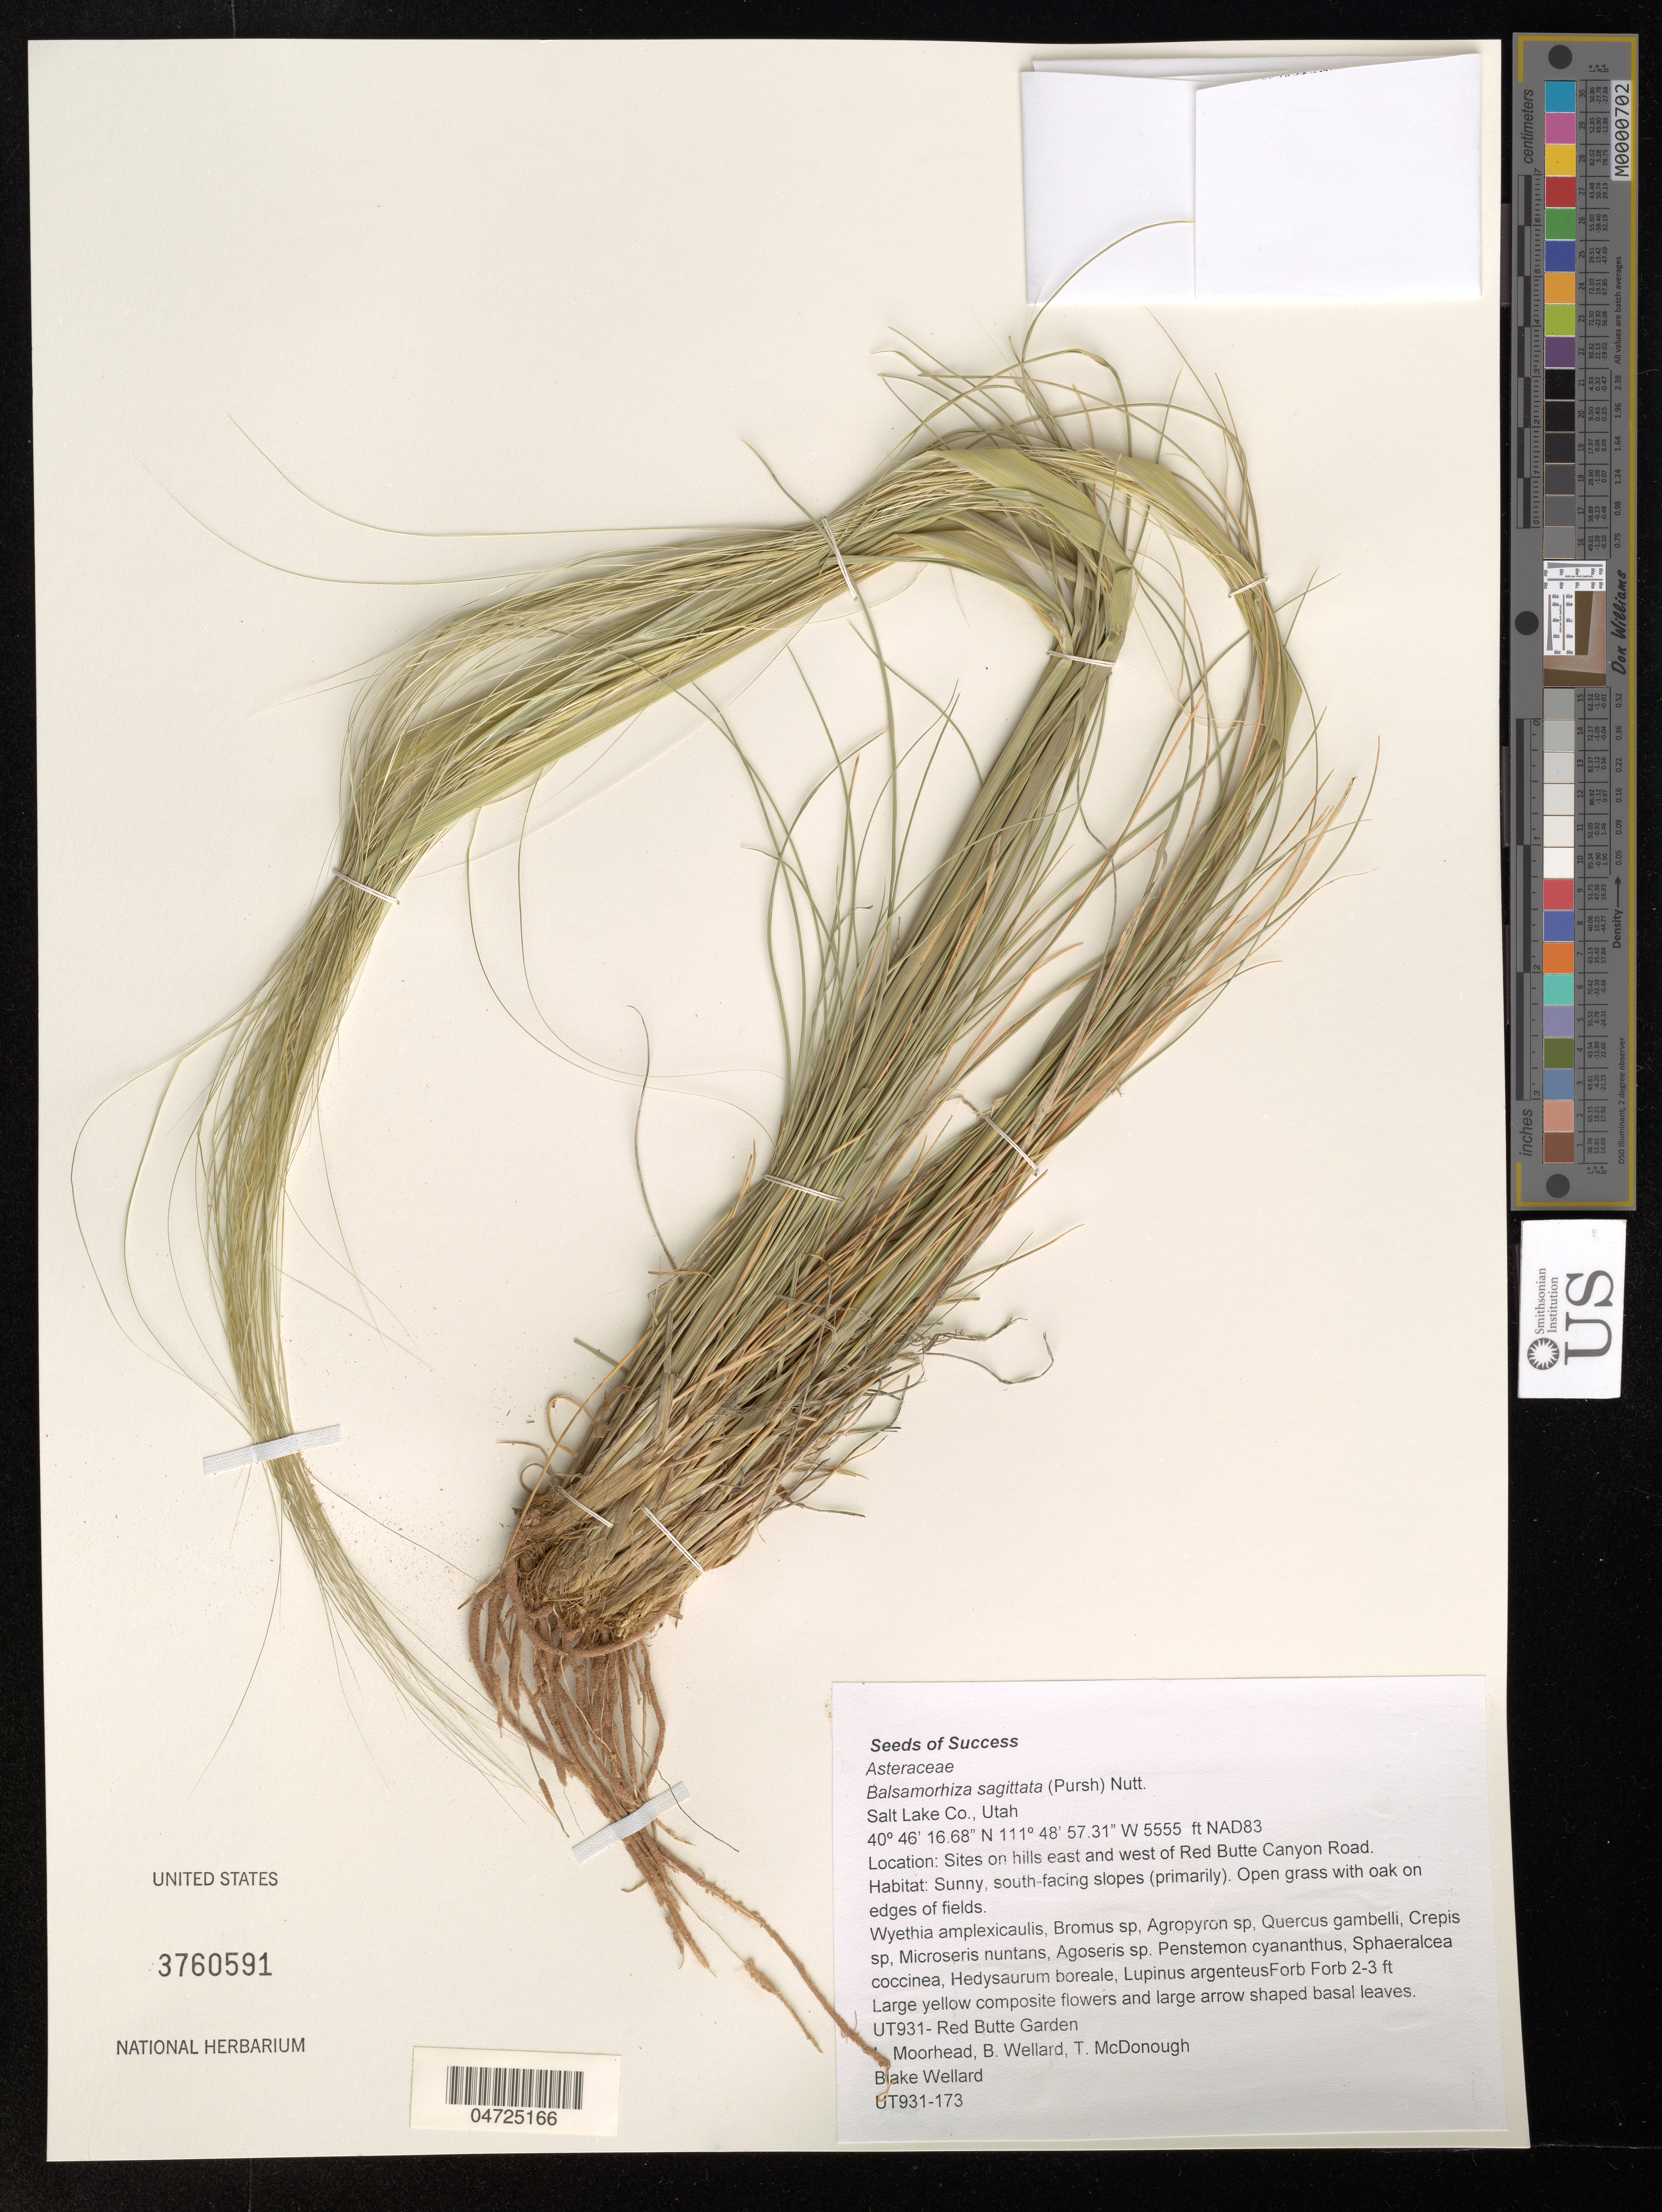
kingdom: Plantae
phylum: Tracheophyta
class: Magnoliopsida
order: Asterales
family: Asteraceae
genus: Balsamorhiza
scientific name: Balsamorhiza sagittata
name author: (Pursh) Nutt.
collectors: L. Moorhead, B. Wellard & T. McDonough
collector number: UT931-173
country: United States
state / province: Utah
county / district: Salt Lake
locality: Salt Lake Co. NAD83. Sites on hills east and west of Red Butte Canyon Road. Sunny, south-facing slopes. Red Butte Garden.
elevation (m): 1693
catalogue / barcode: US 3760591